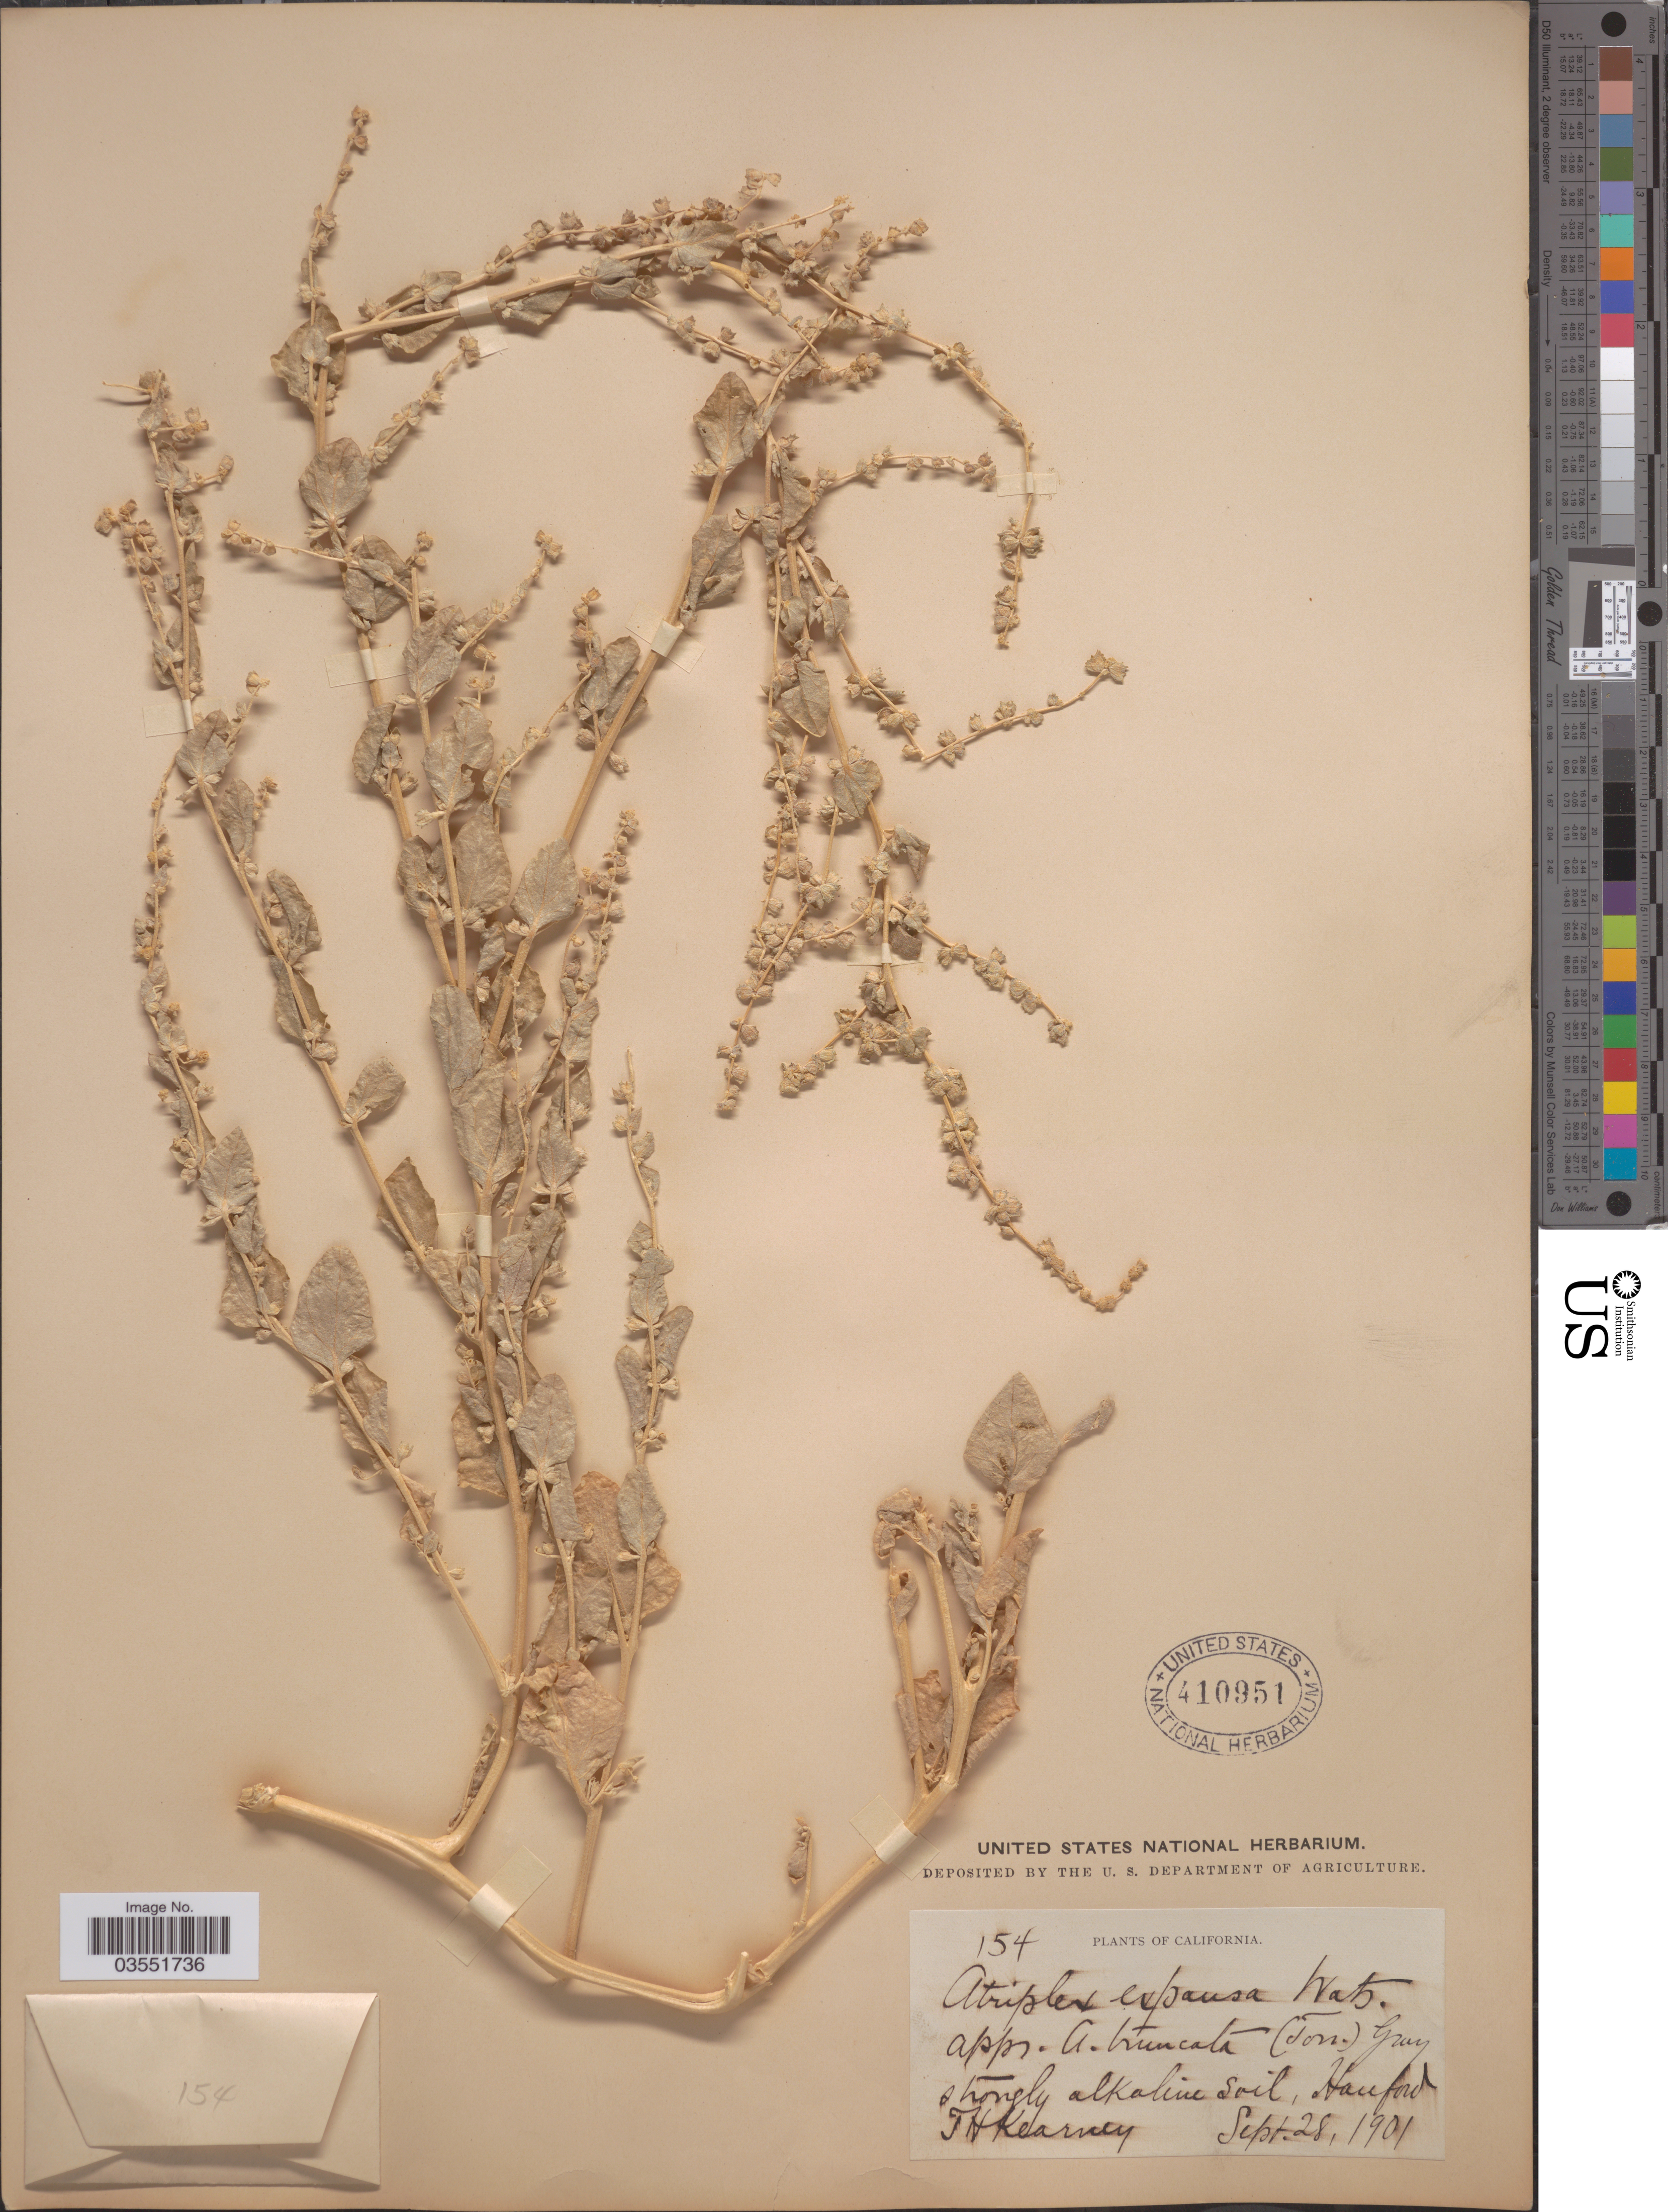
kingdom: Plantae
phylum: Tracheophyta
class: Magnoliopsida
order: Caryophyllales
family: Amaranthaceae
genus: Atriplex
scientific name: Atriplex expansa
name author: S. Watson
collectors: T. H. Kearney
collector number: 154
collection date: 1901-09-28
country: United States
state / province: California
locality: Hanford.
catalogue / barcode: US 410951